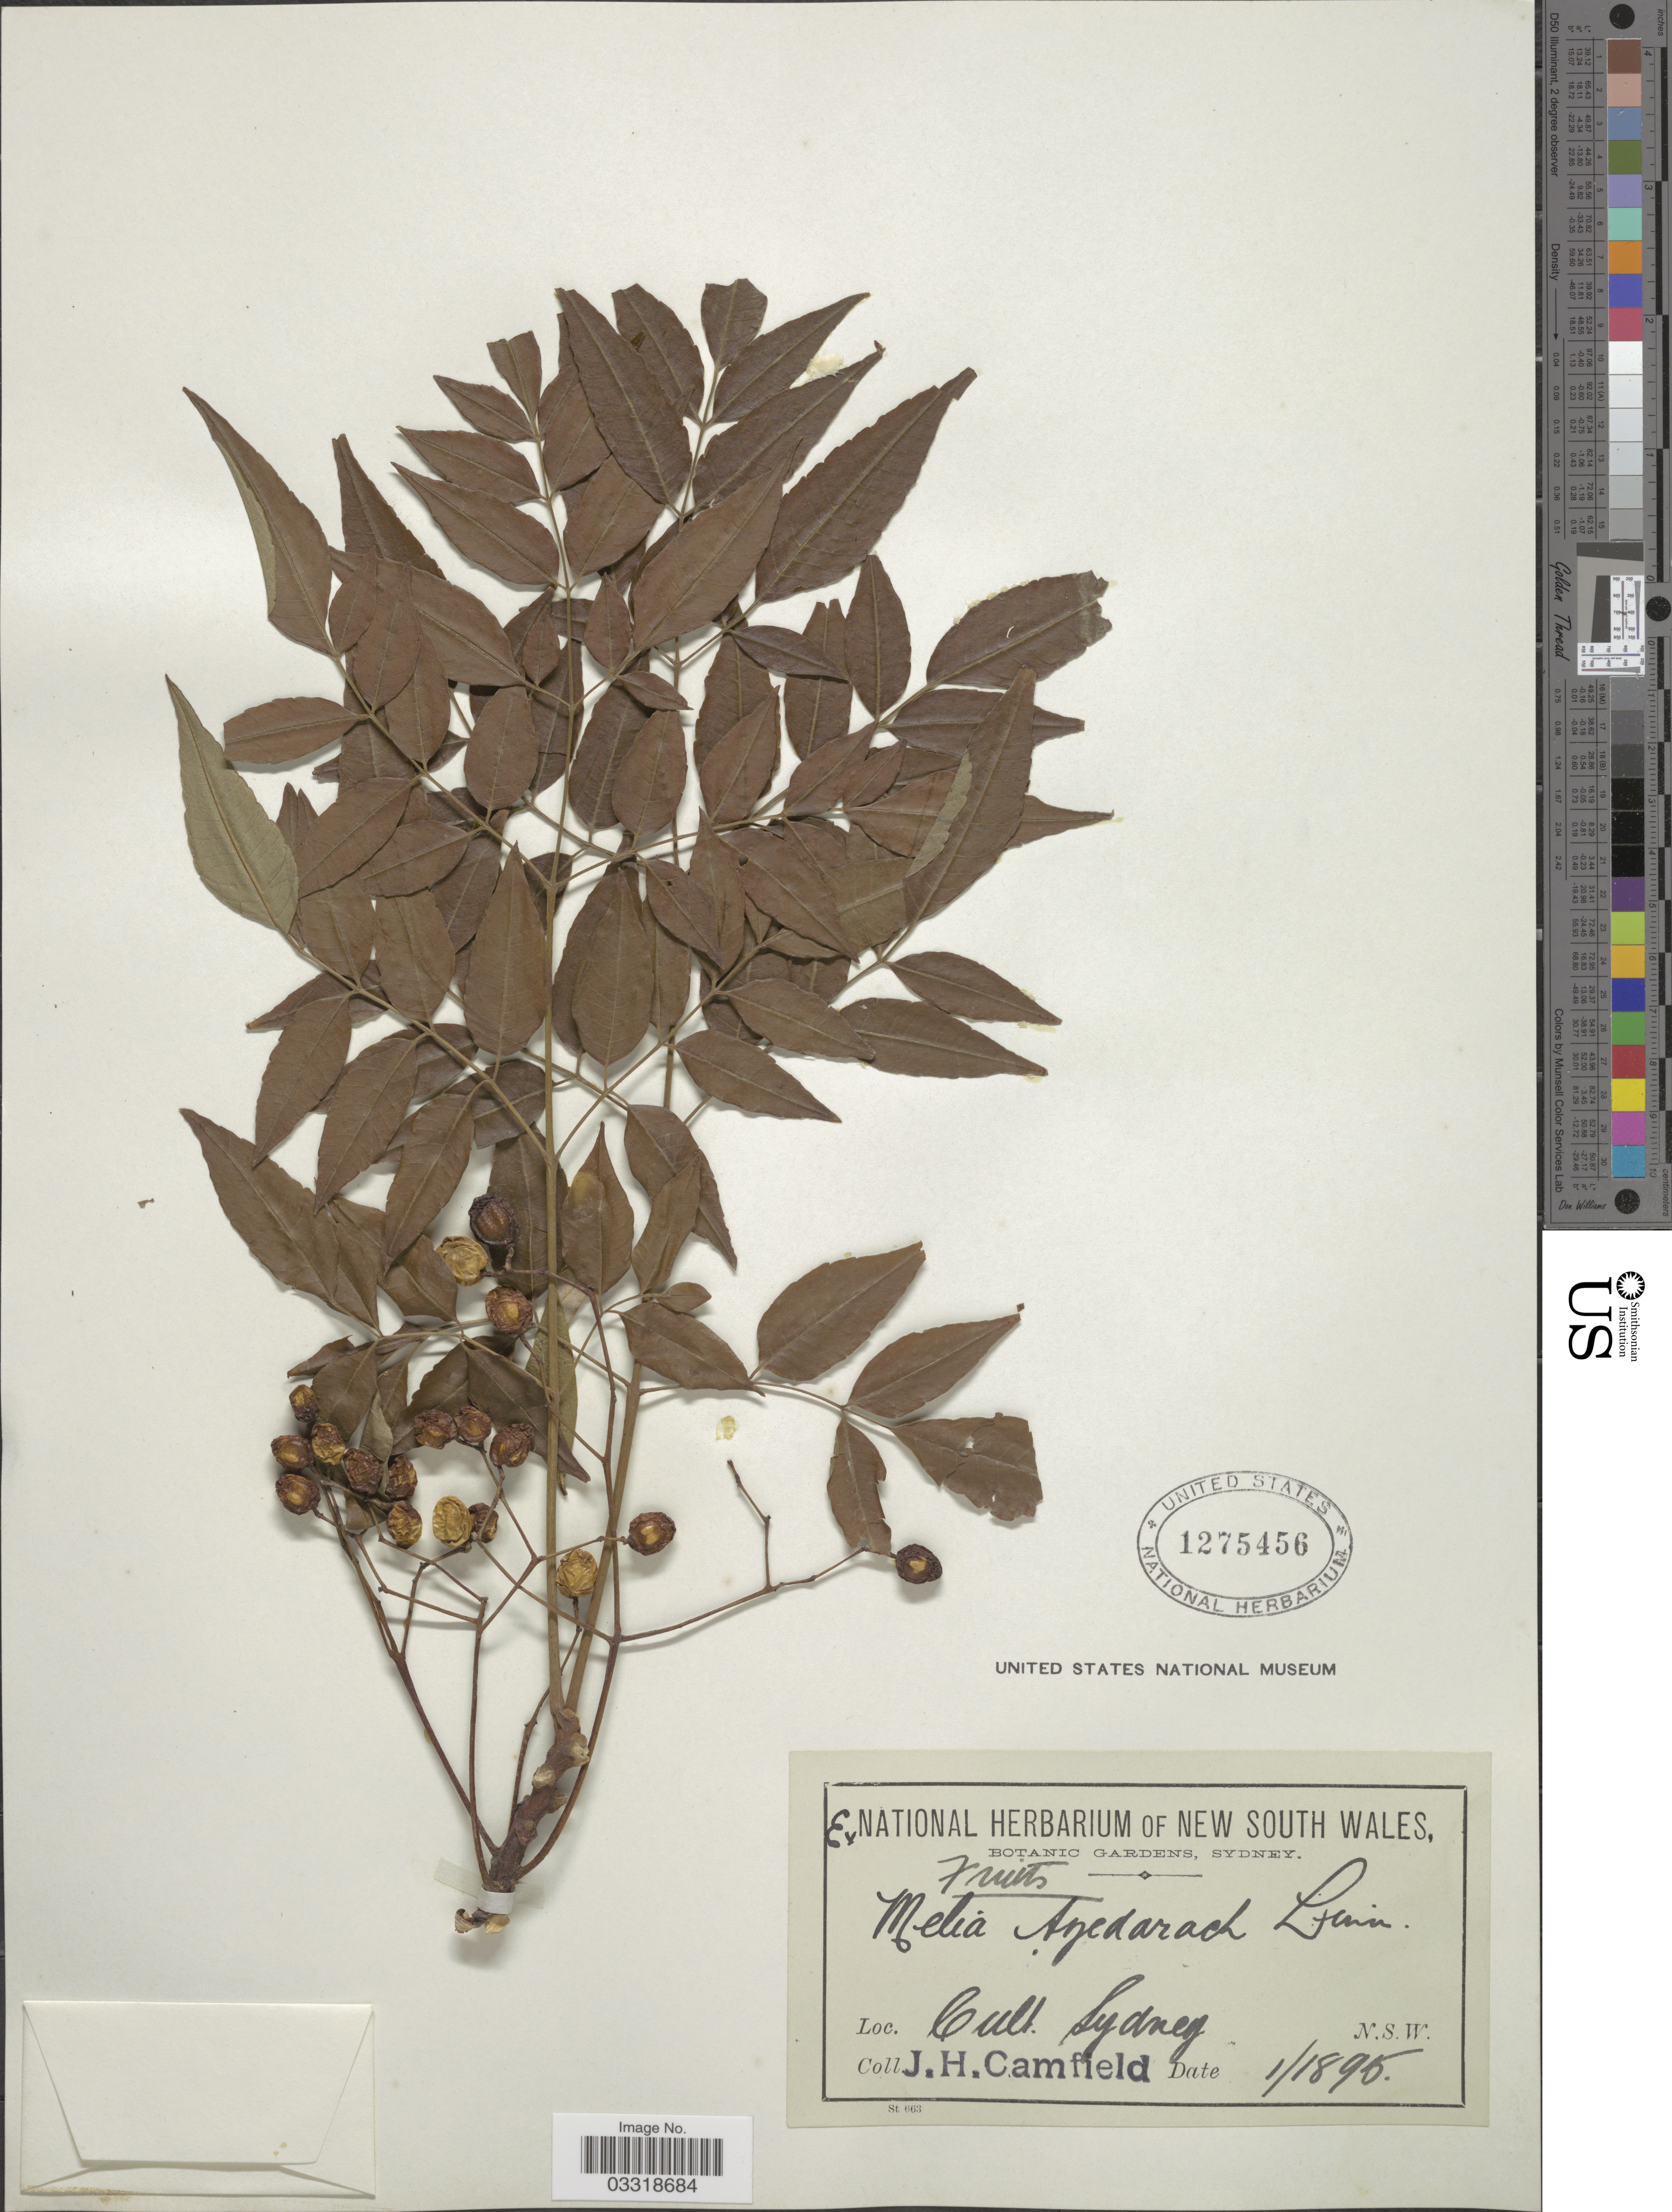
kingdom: Plantae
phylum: Tracheophyta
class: Magnoliopsida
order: Sapindales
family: Meliaceae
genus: Melia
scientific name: Melia azedarach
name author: L.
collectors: J. Camfield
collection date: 1895-01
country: Australia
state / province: New South Wales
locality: Cult. Sydney.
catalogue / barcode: US 1275456